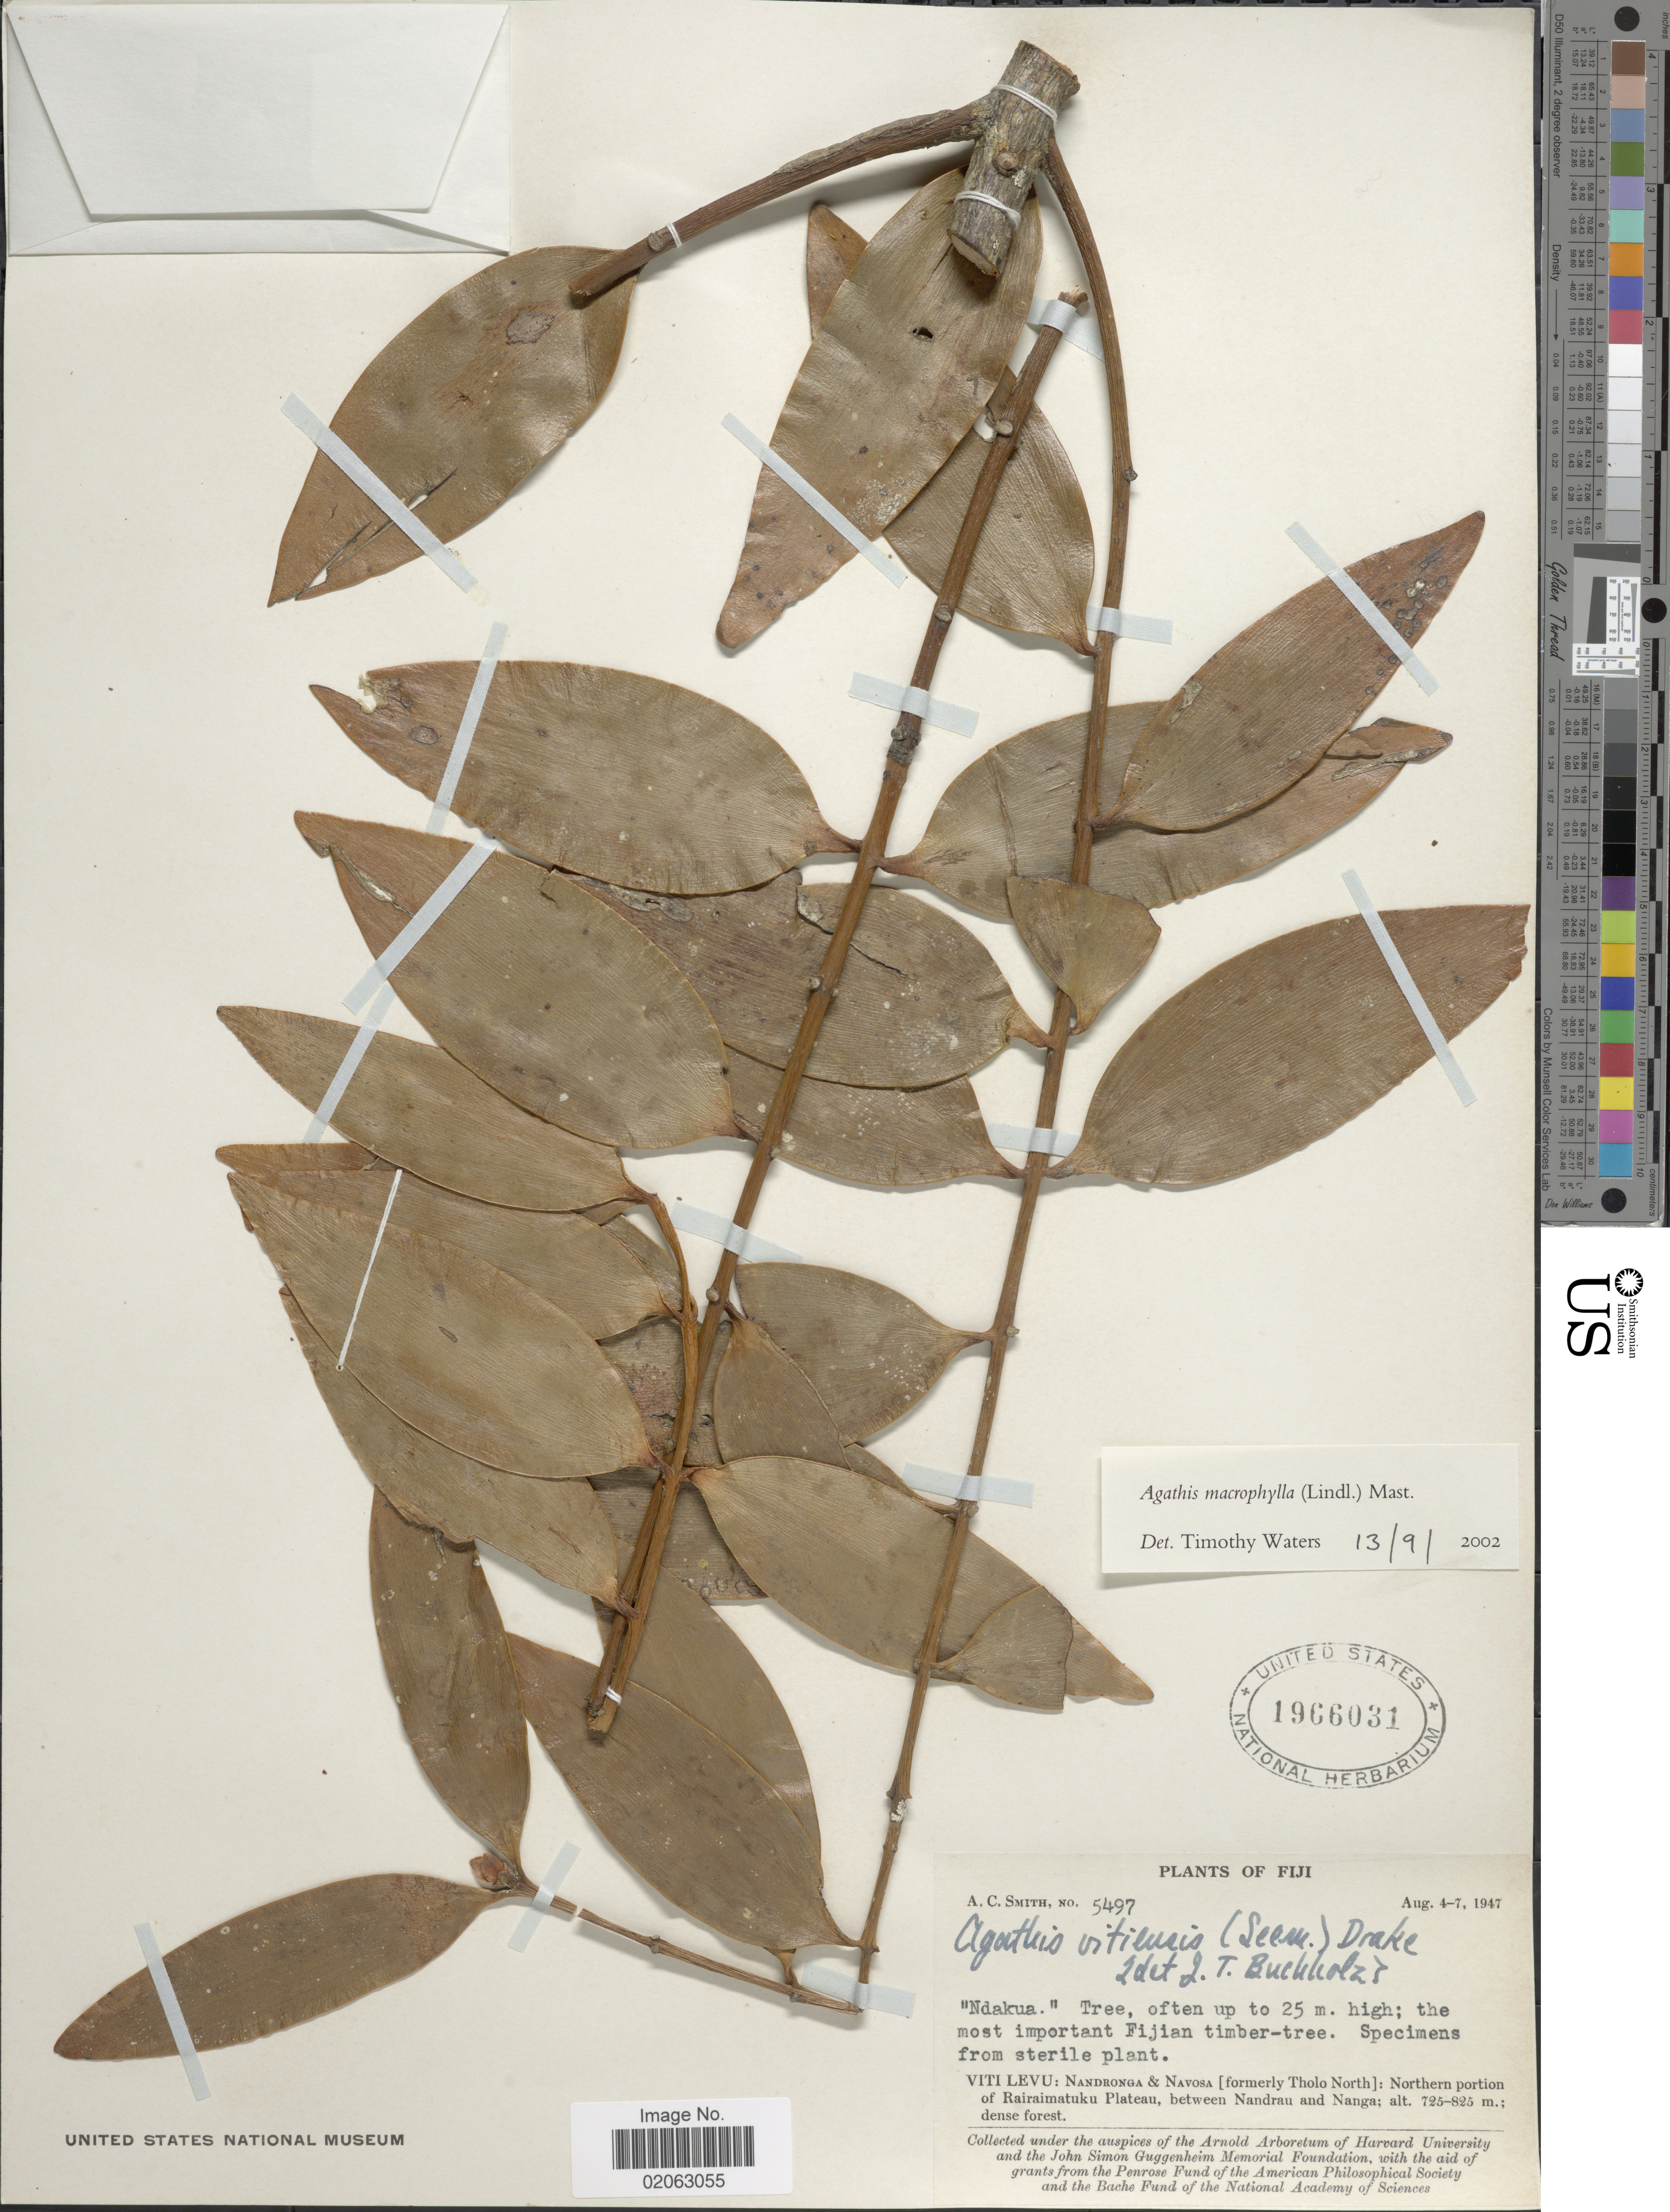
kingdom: Plantae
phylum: Tracheophyta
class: Pinopsida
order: Pinales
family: Araucariaceae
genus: Agathis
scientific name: Agathis macrophylla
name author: (Lindl.) Mast.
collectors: A. C. Smith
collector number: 5497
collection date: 1947-08-04/1947-08-07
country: Fiji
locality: Ndakua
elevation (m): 725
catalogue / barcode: US 1966031